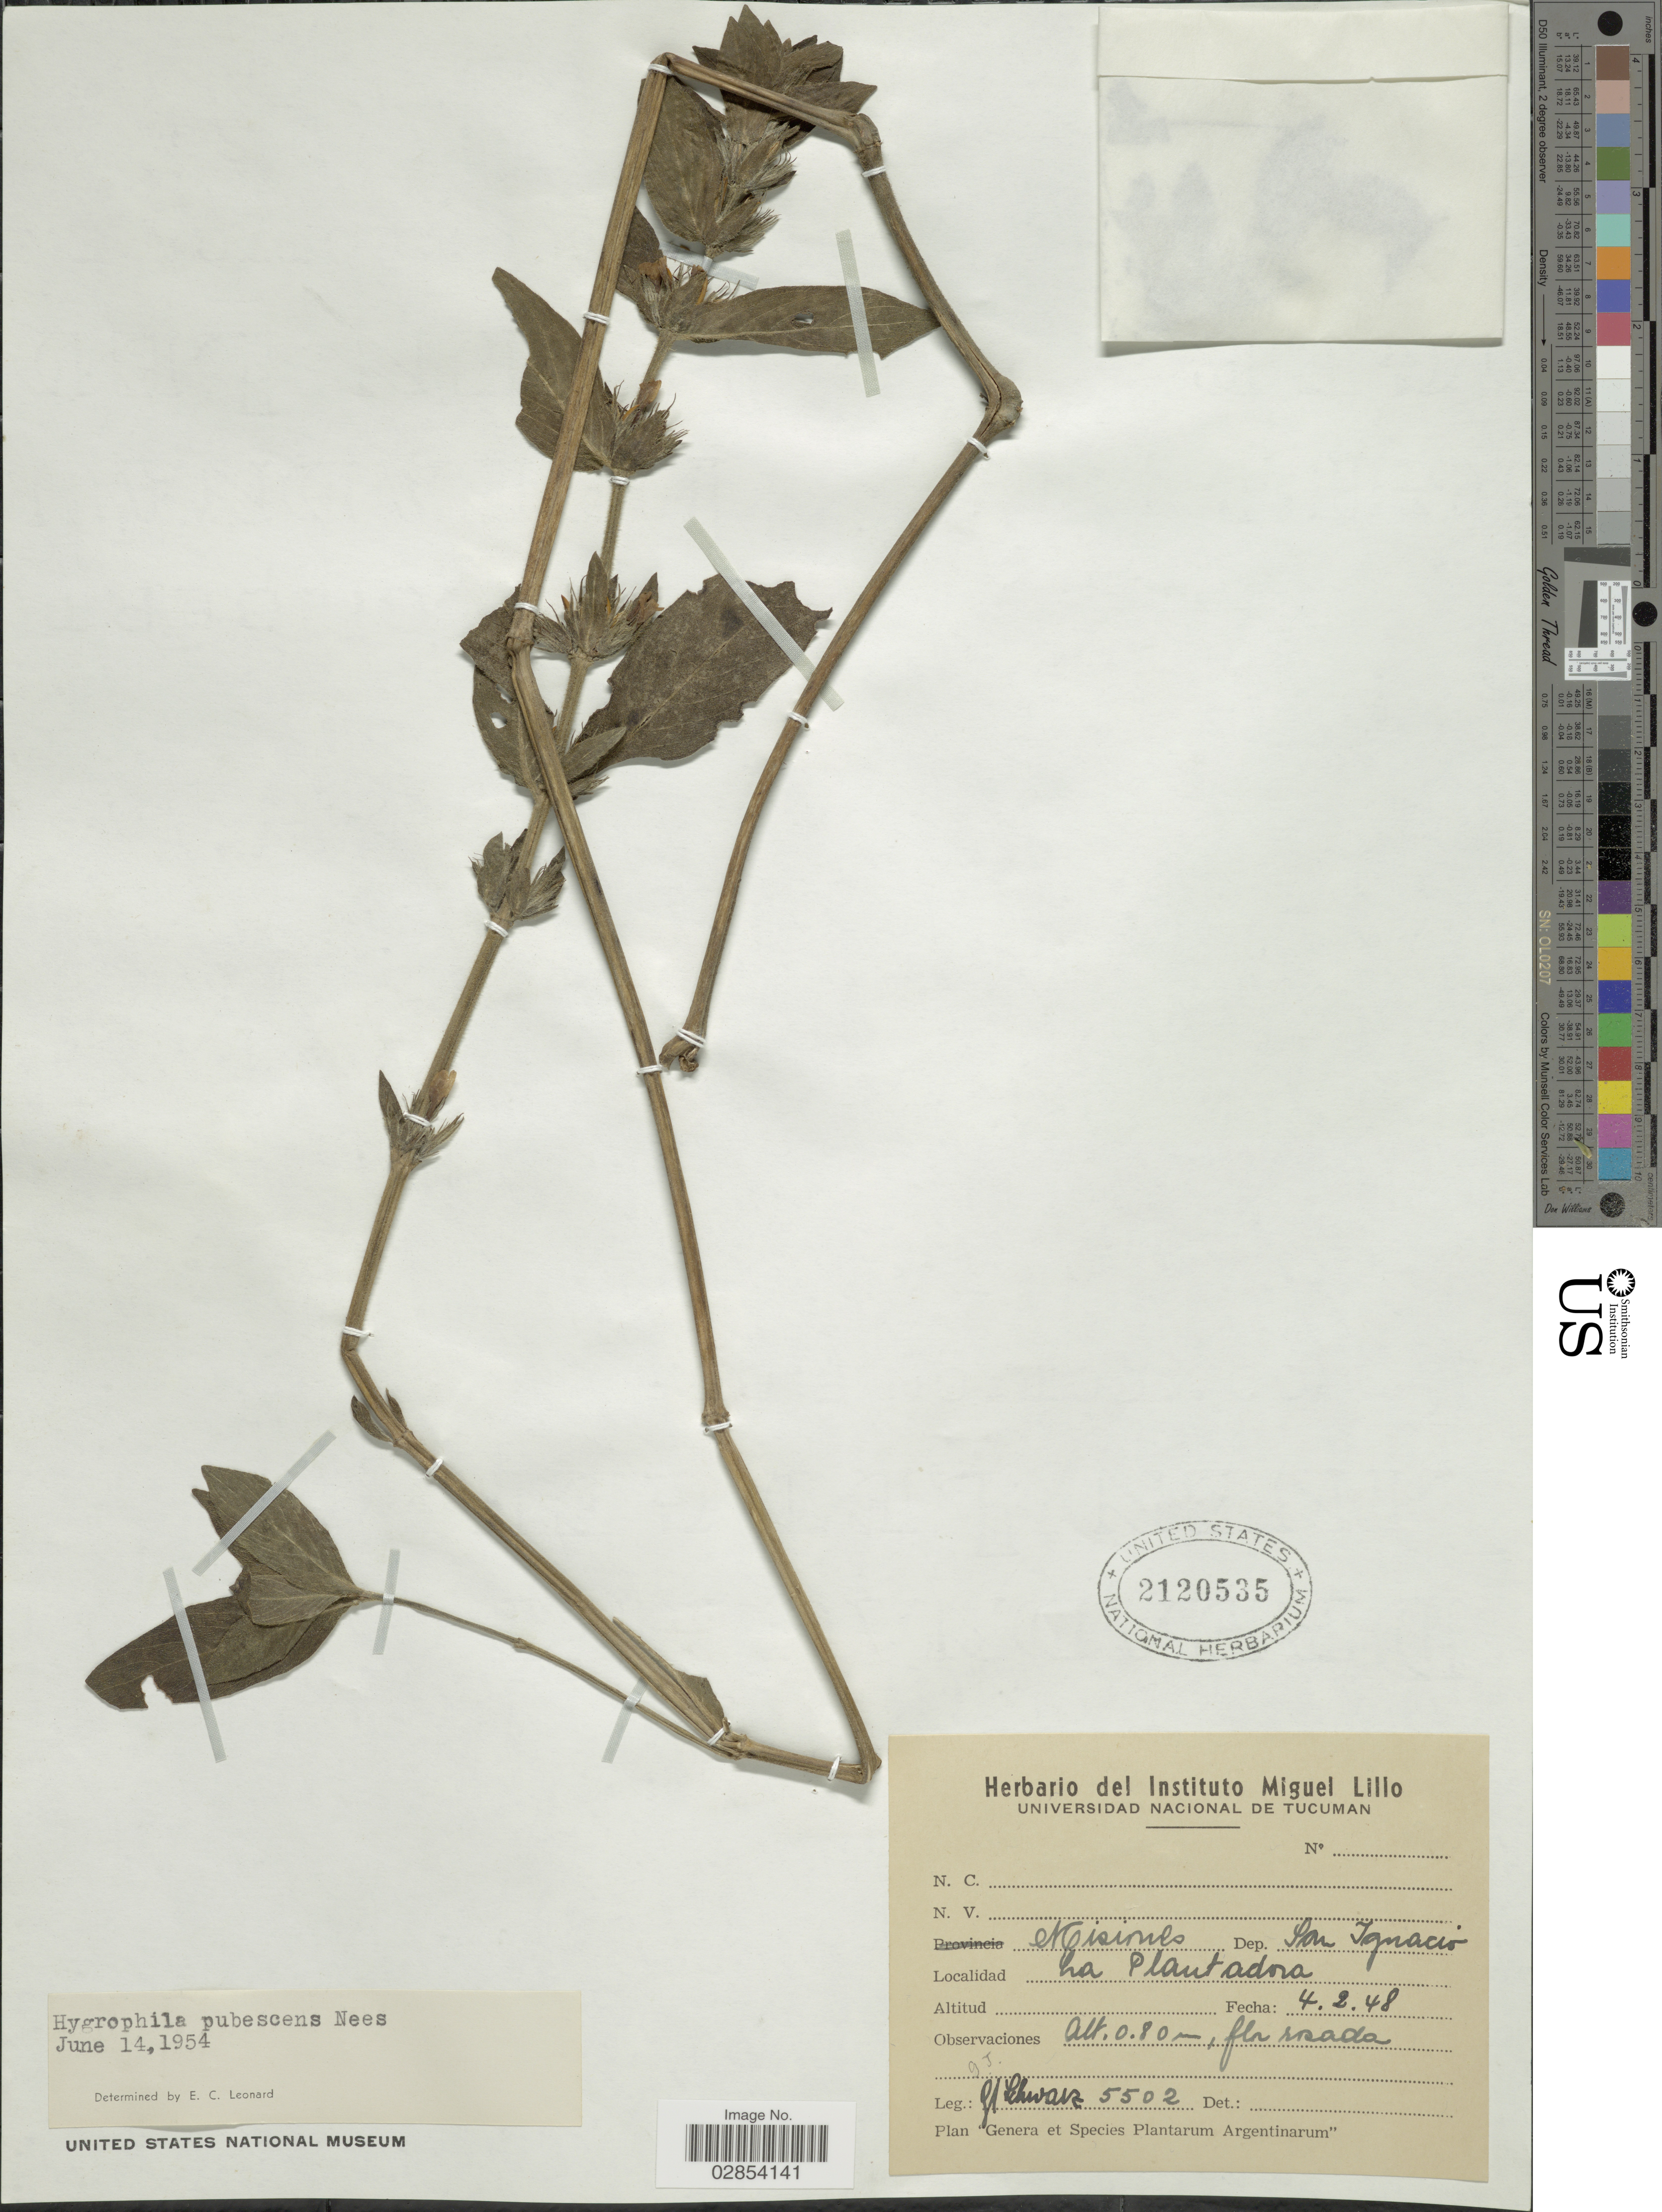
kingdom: Plantae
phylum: Tracheophyta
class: Magnoliopsida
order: Lamiales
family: Acanthaceae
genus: Hygrophila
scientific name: Hygrophila pubescens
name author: Nees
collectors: G. J. Schwarz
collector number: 5502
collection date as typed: Transcribed d/m/y: 4/2/48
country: Argentina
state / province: Misiones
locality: Dep. San Ignacio. La Plantadora.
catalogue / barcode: US 2120535